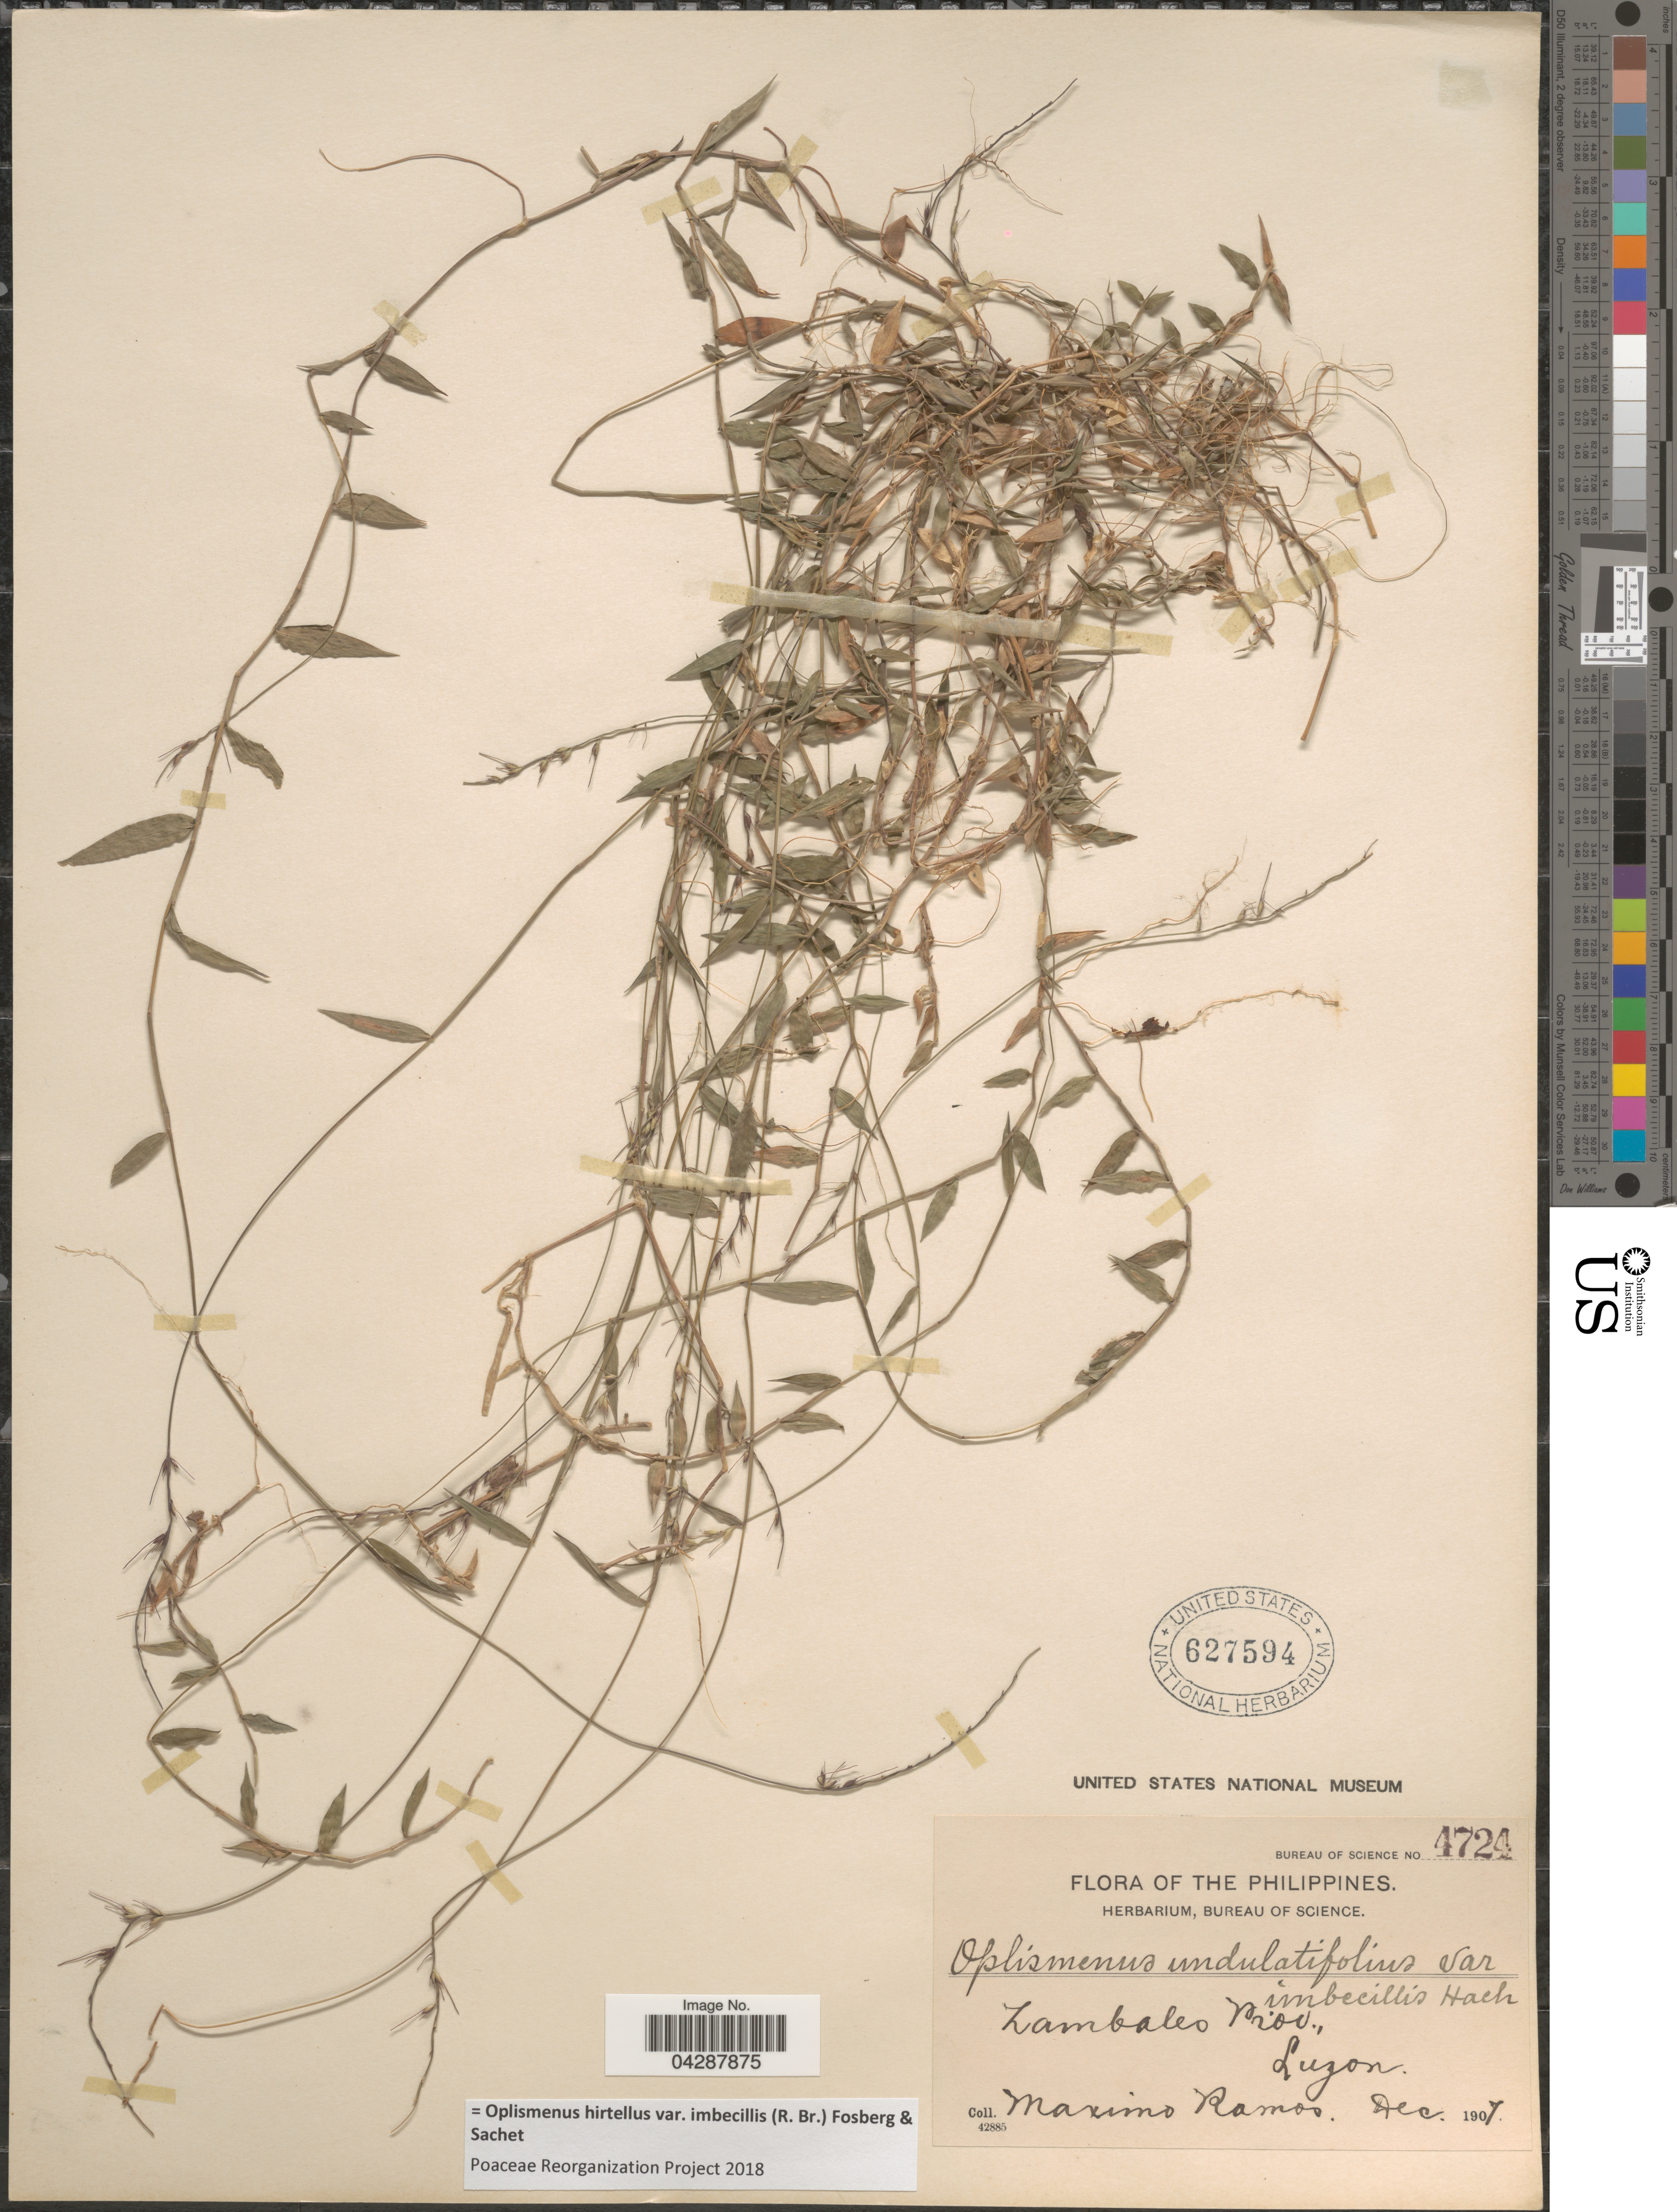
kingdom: Plantae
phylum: Tracheophyta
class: Liliopsida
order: Poales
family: Poaceae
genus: Oplismenus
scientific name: Oplismenus hirtellus var. imbecillis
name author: (R. Br.) Fosberg & Sachet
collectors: M. Ramos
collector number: Bureau of Science 4724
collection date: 1907-12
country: Philippines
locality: Zambales Prov., Luzon.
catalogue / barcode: US 627594